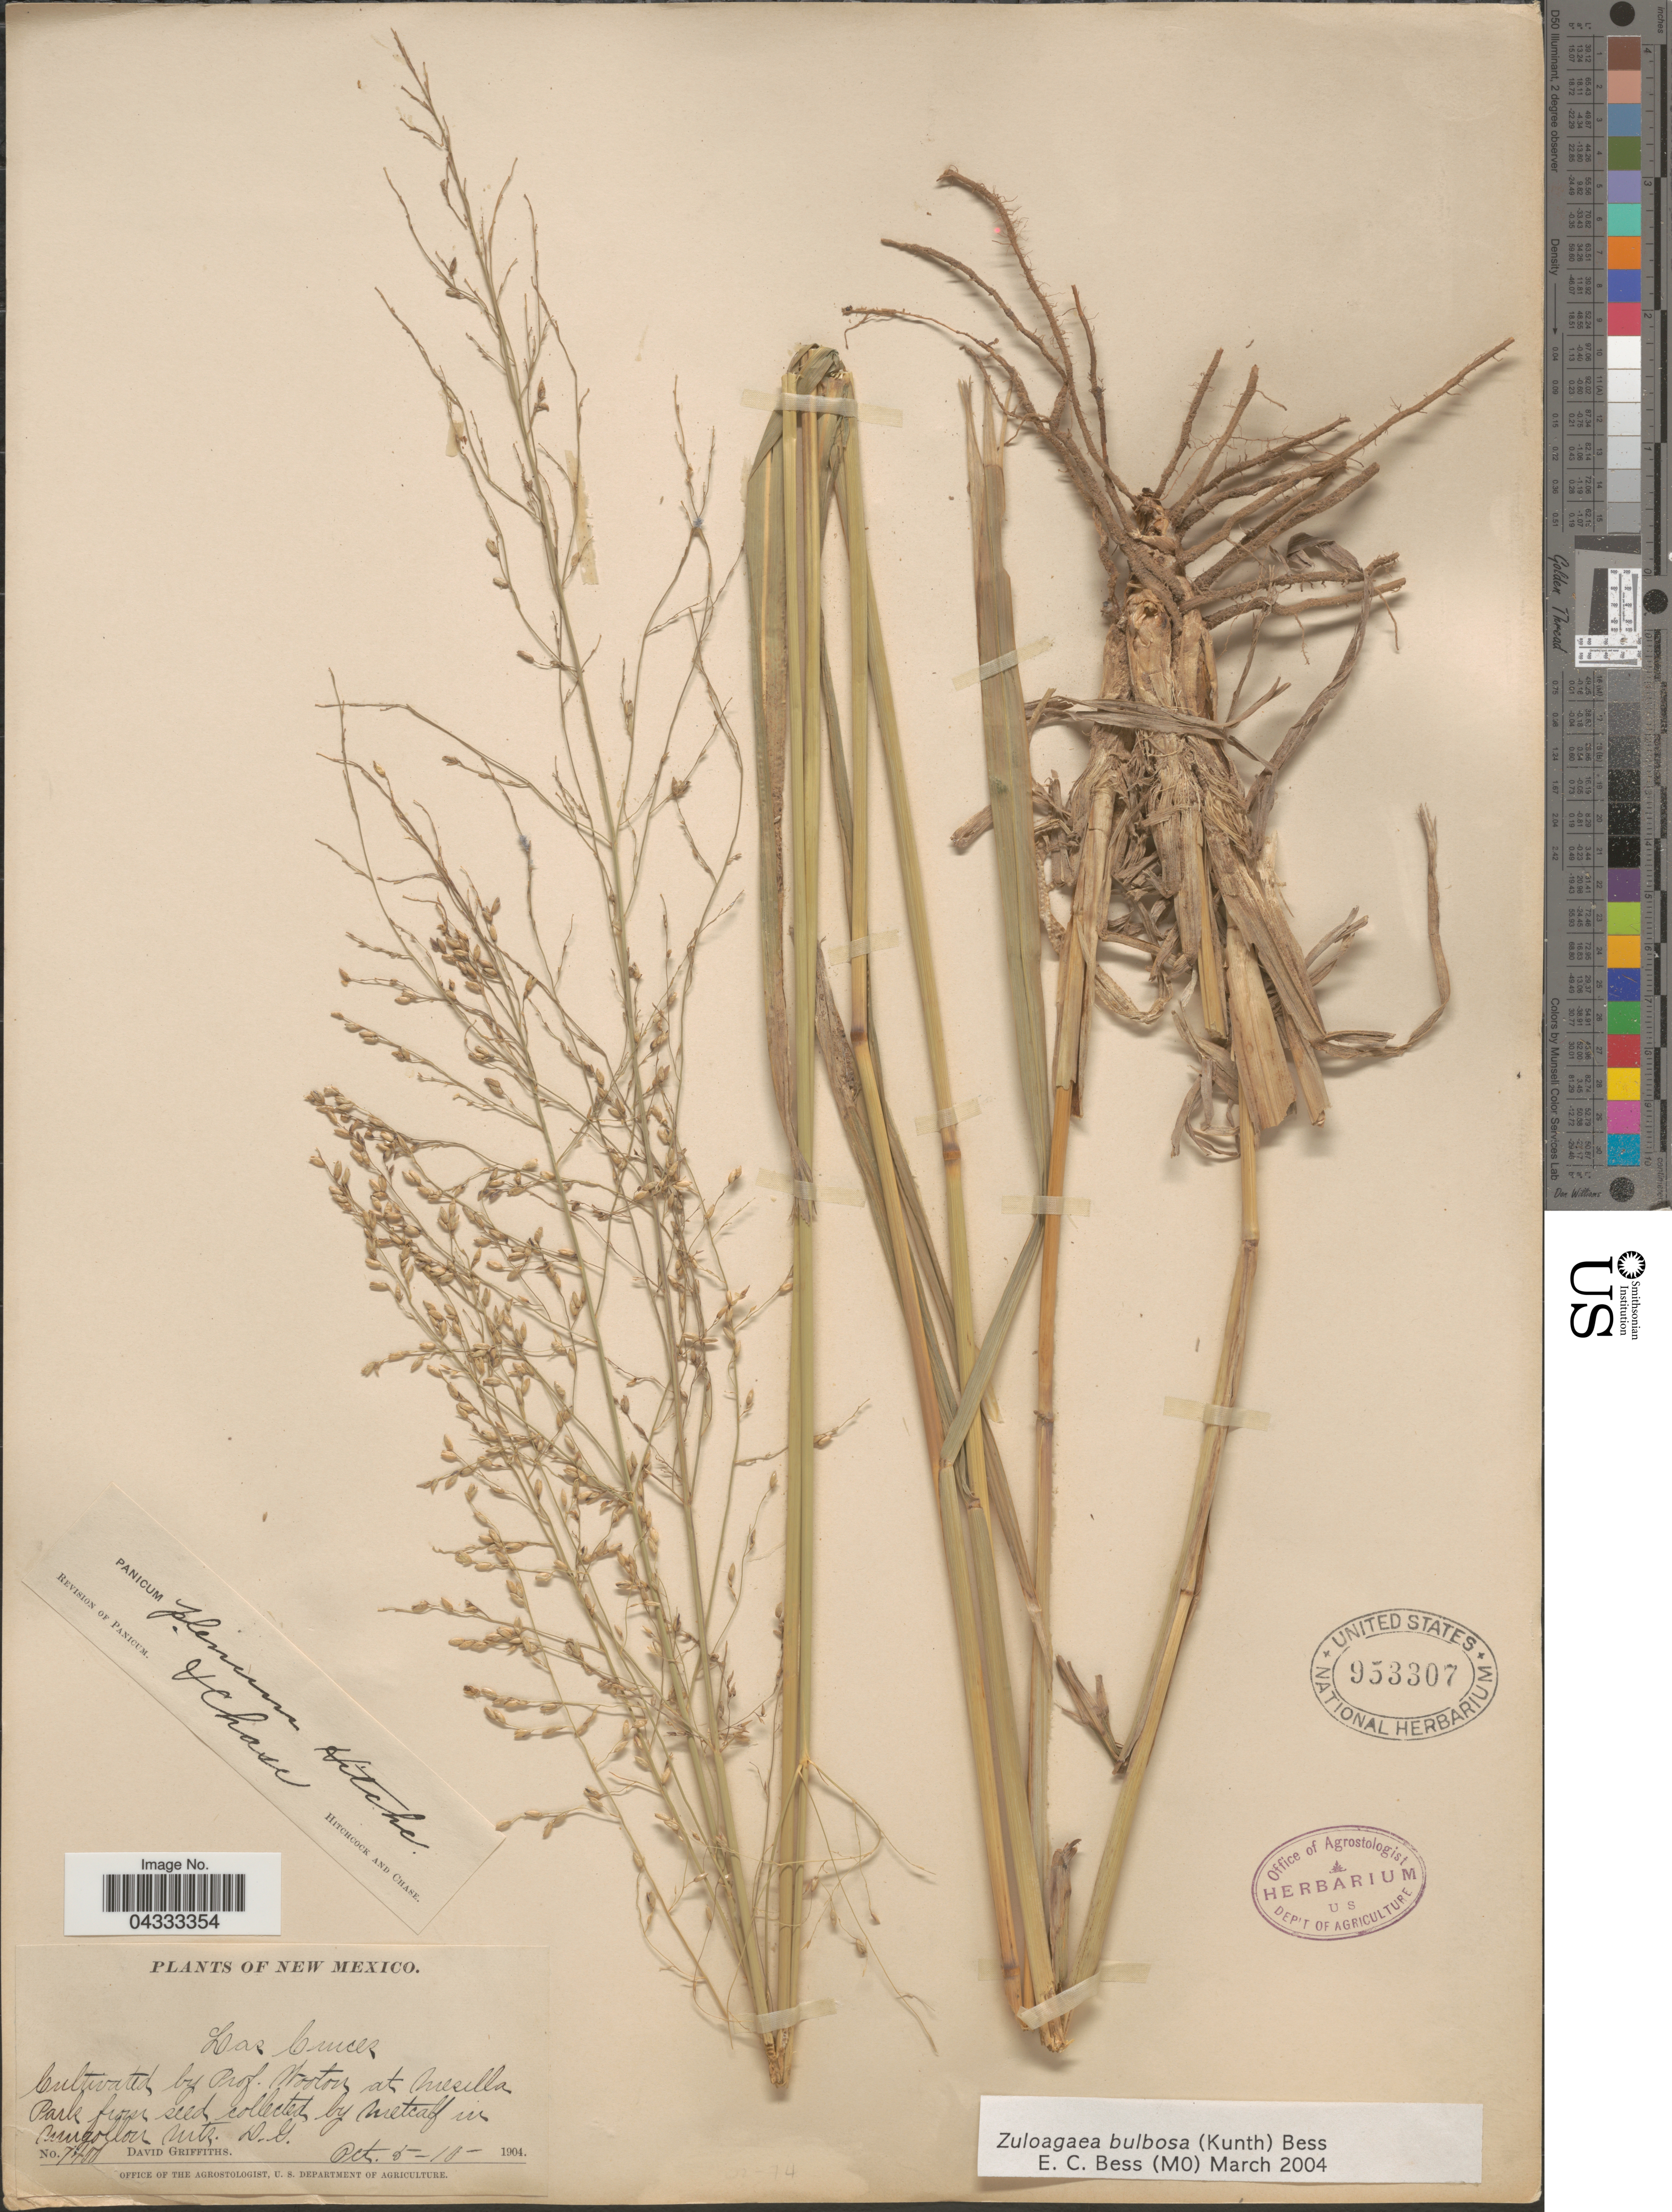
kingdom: Plantae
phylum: Tracheophyta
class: Liliopsida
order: Poales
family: Poaceae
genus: Zuloagaea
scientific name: Zuloagaea bulbosa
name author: (Kunth) E. Bess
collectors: D. Griffiths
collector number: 7400*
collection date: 1904-10-05/1904-10-10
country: United States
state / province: New Mexico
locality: Las Cruces. Cultivated by Prof. Wooton at Mesilla Park.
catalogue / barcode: US 953307